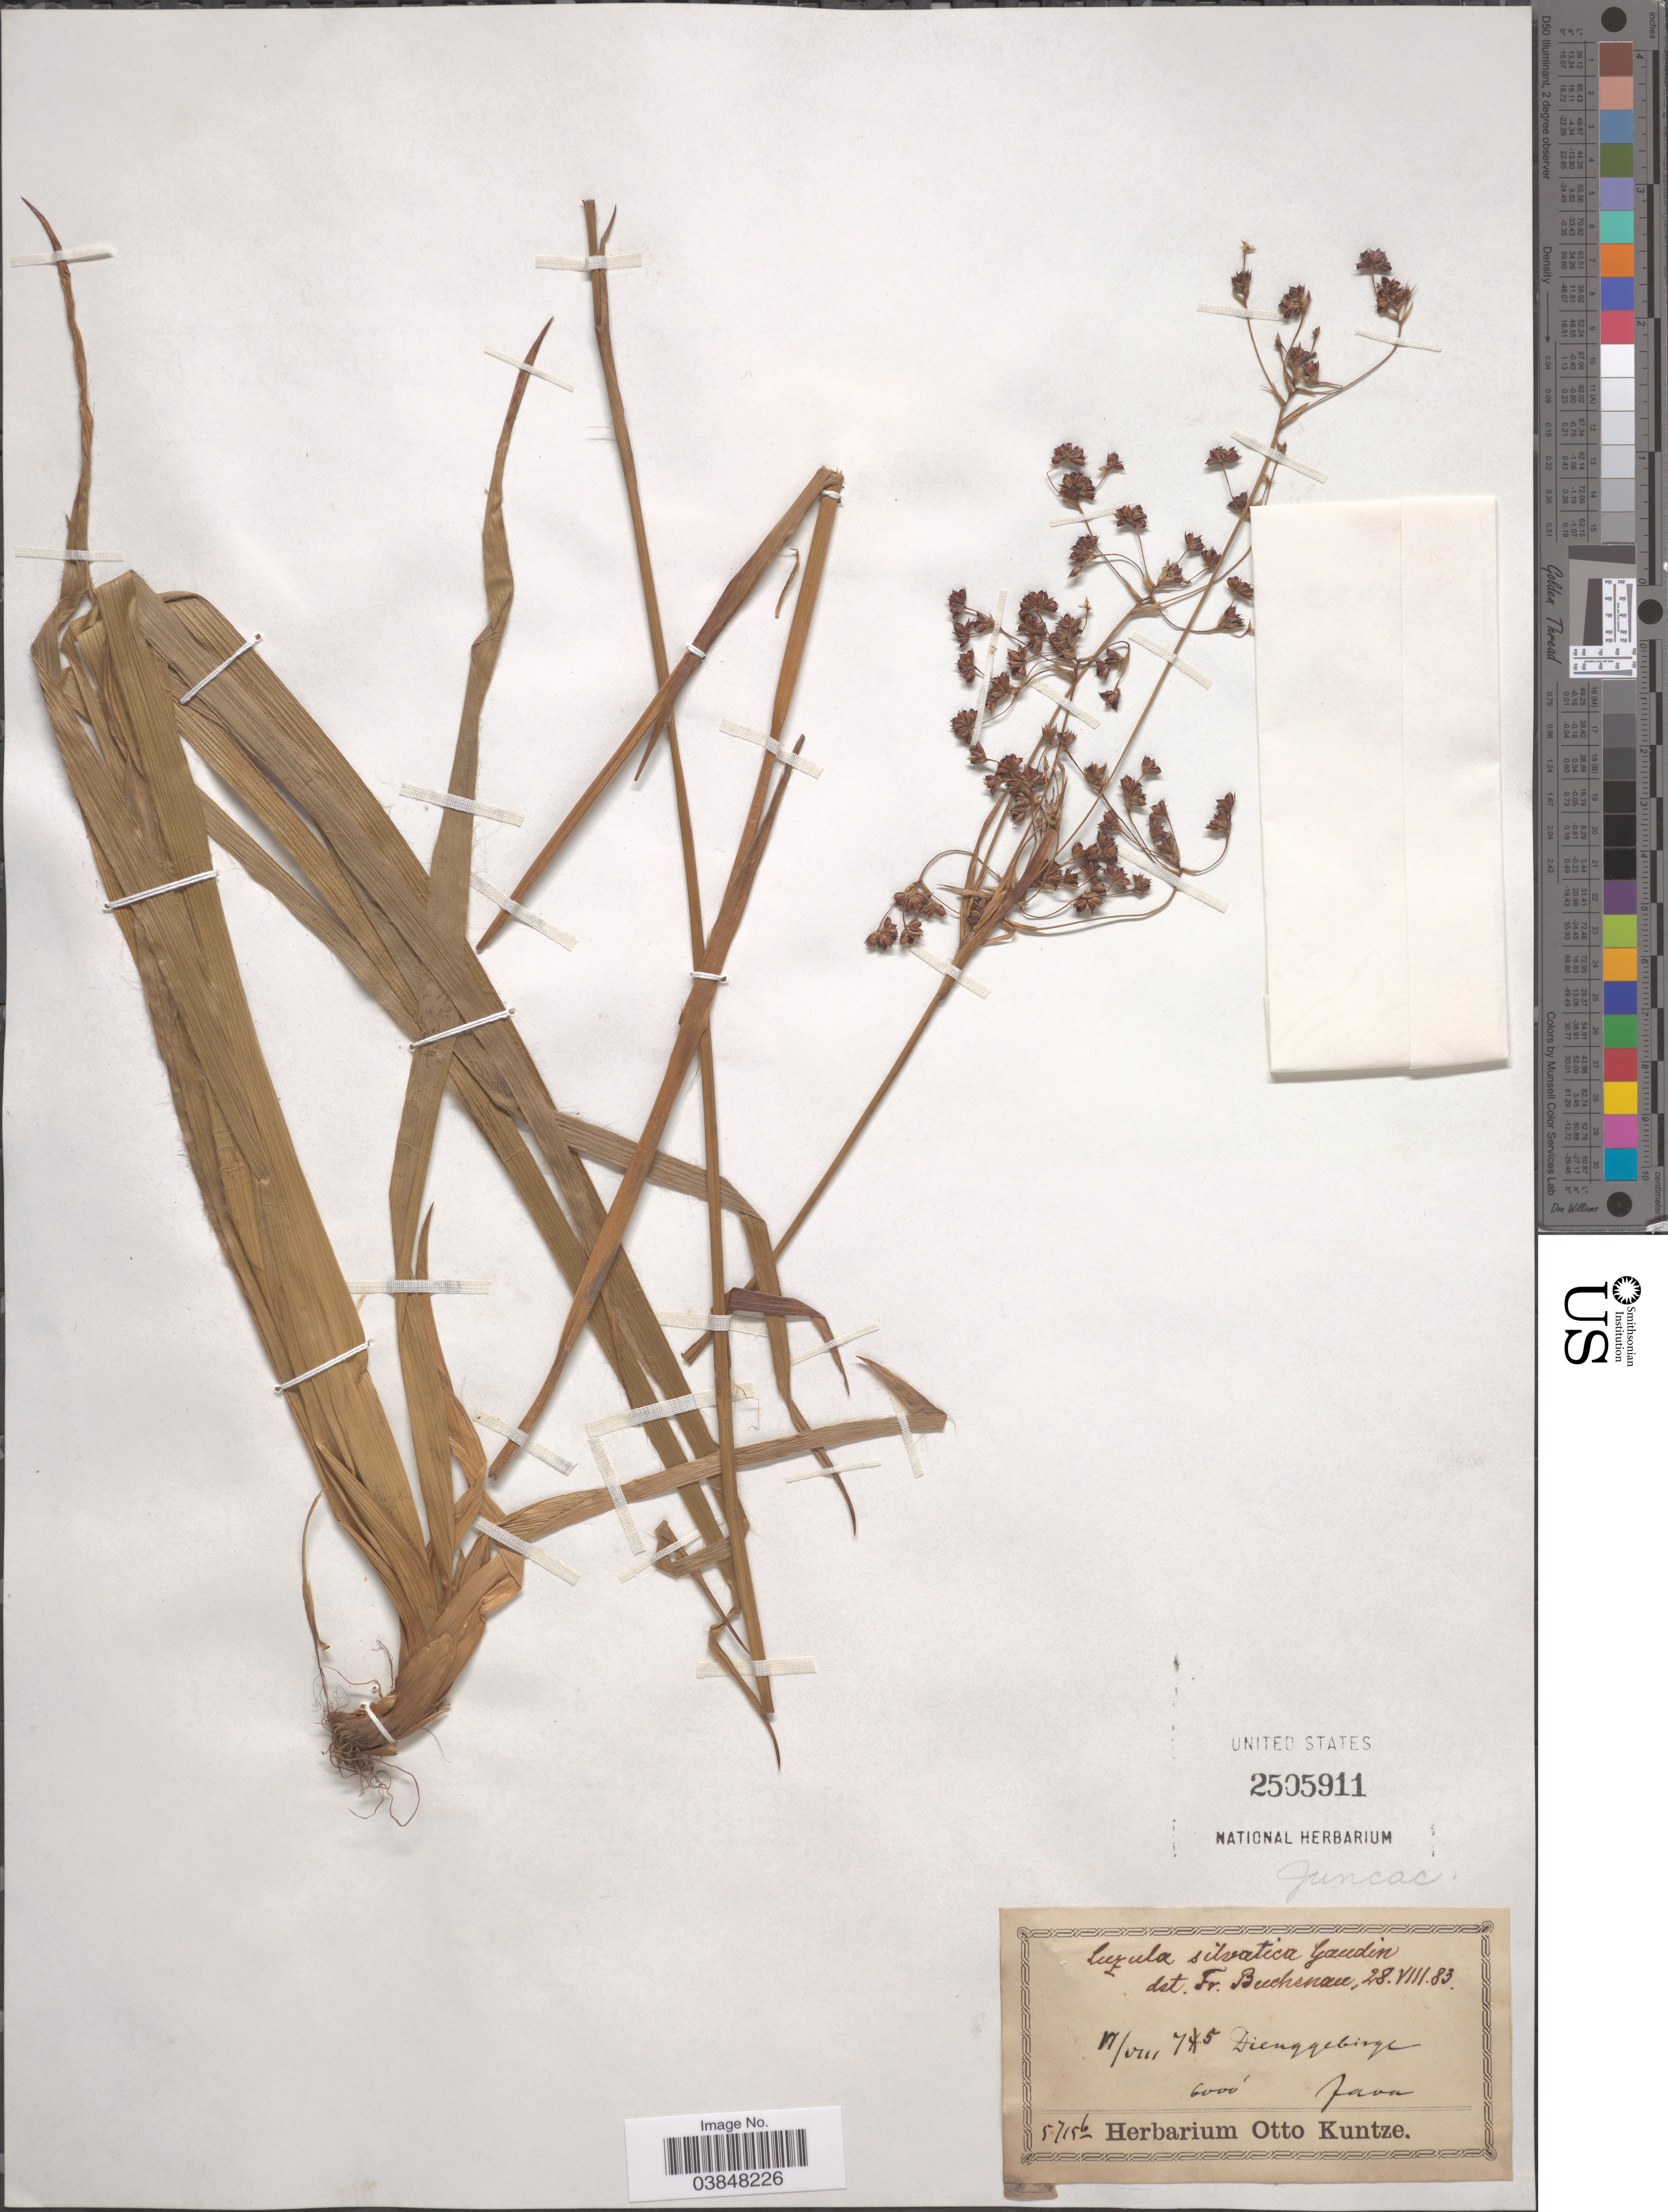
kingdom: Plantae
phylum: Tracheophyta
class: Liliopsida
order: Poales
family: Juncaceae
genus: Luzula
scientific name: Luzula sylvatica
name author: (Huds.) Gaudin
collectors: ex herb. Otto Kuntze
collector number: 57156?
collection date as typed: Transcribed d/m/y: 17/8/75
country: Indonesia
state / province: Java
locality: Dienggebirge.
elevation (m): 1829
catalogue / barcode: US 2505911